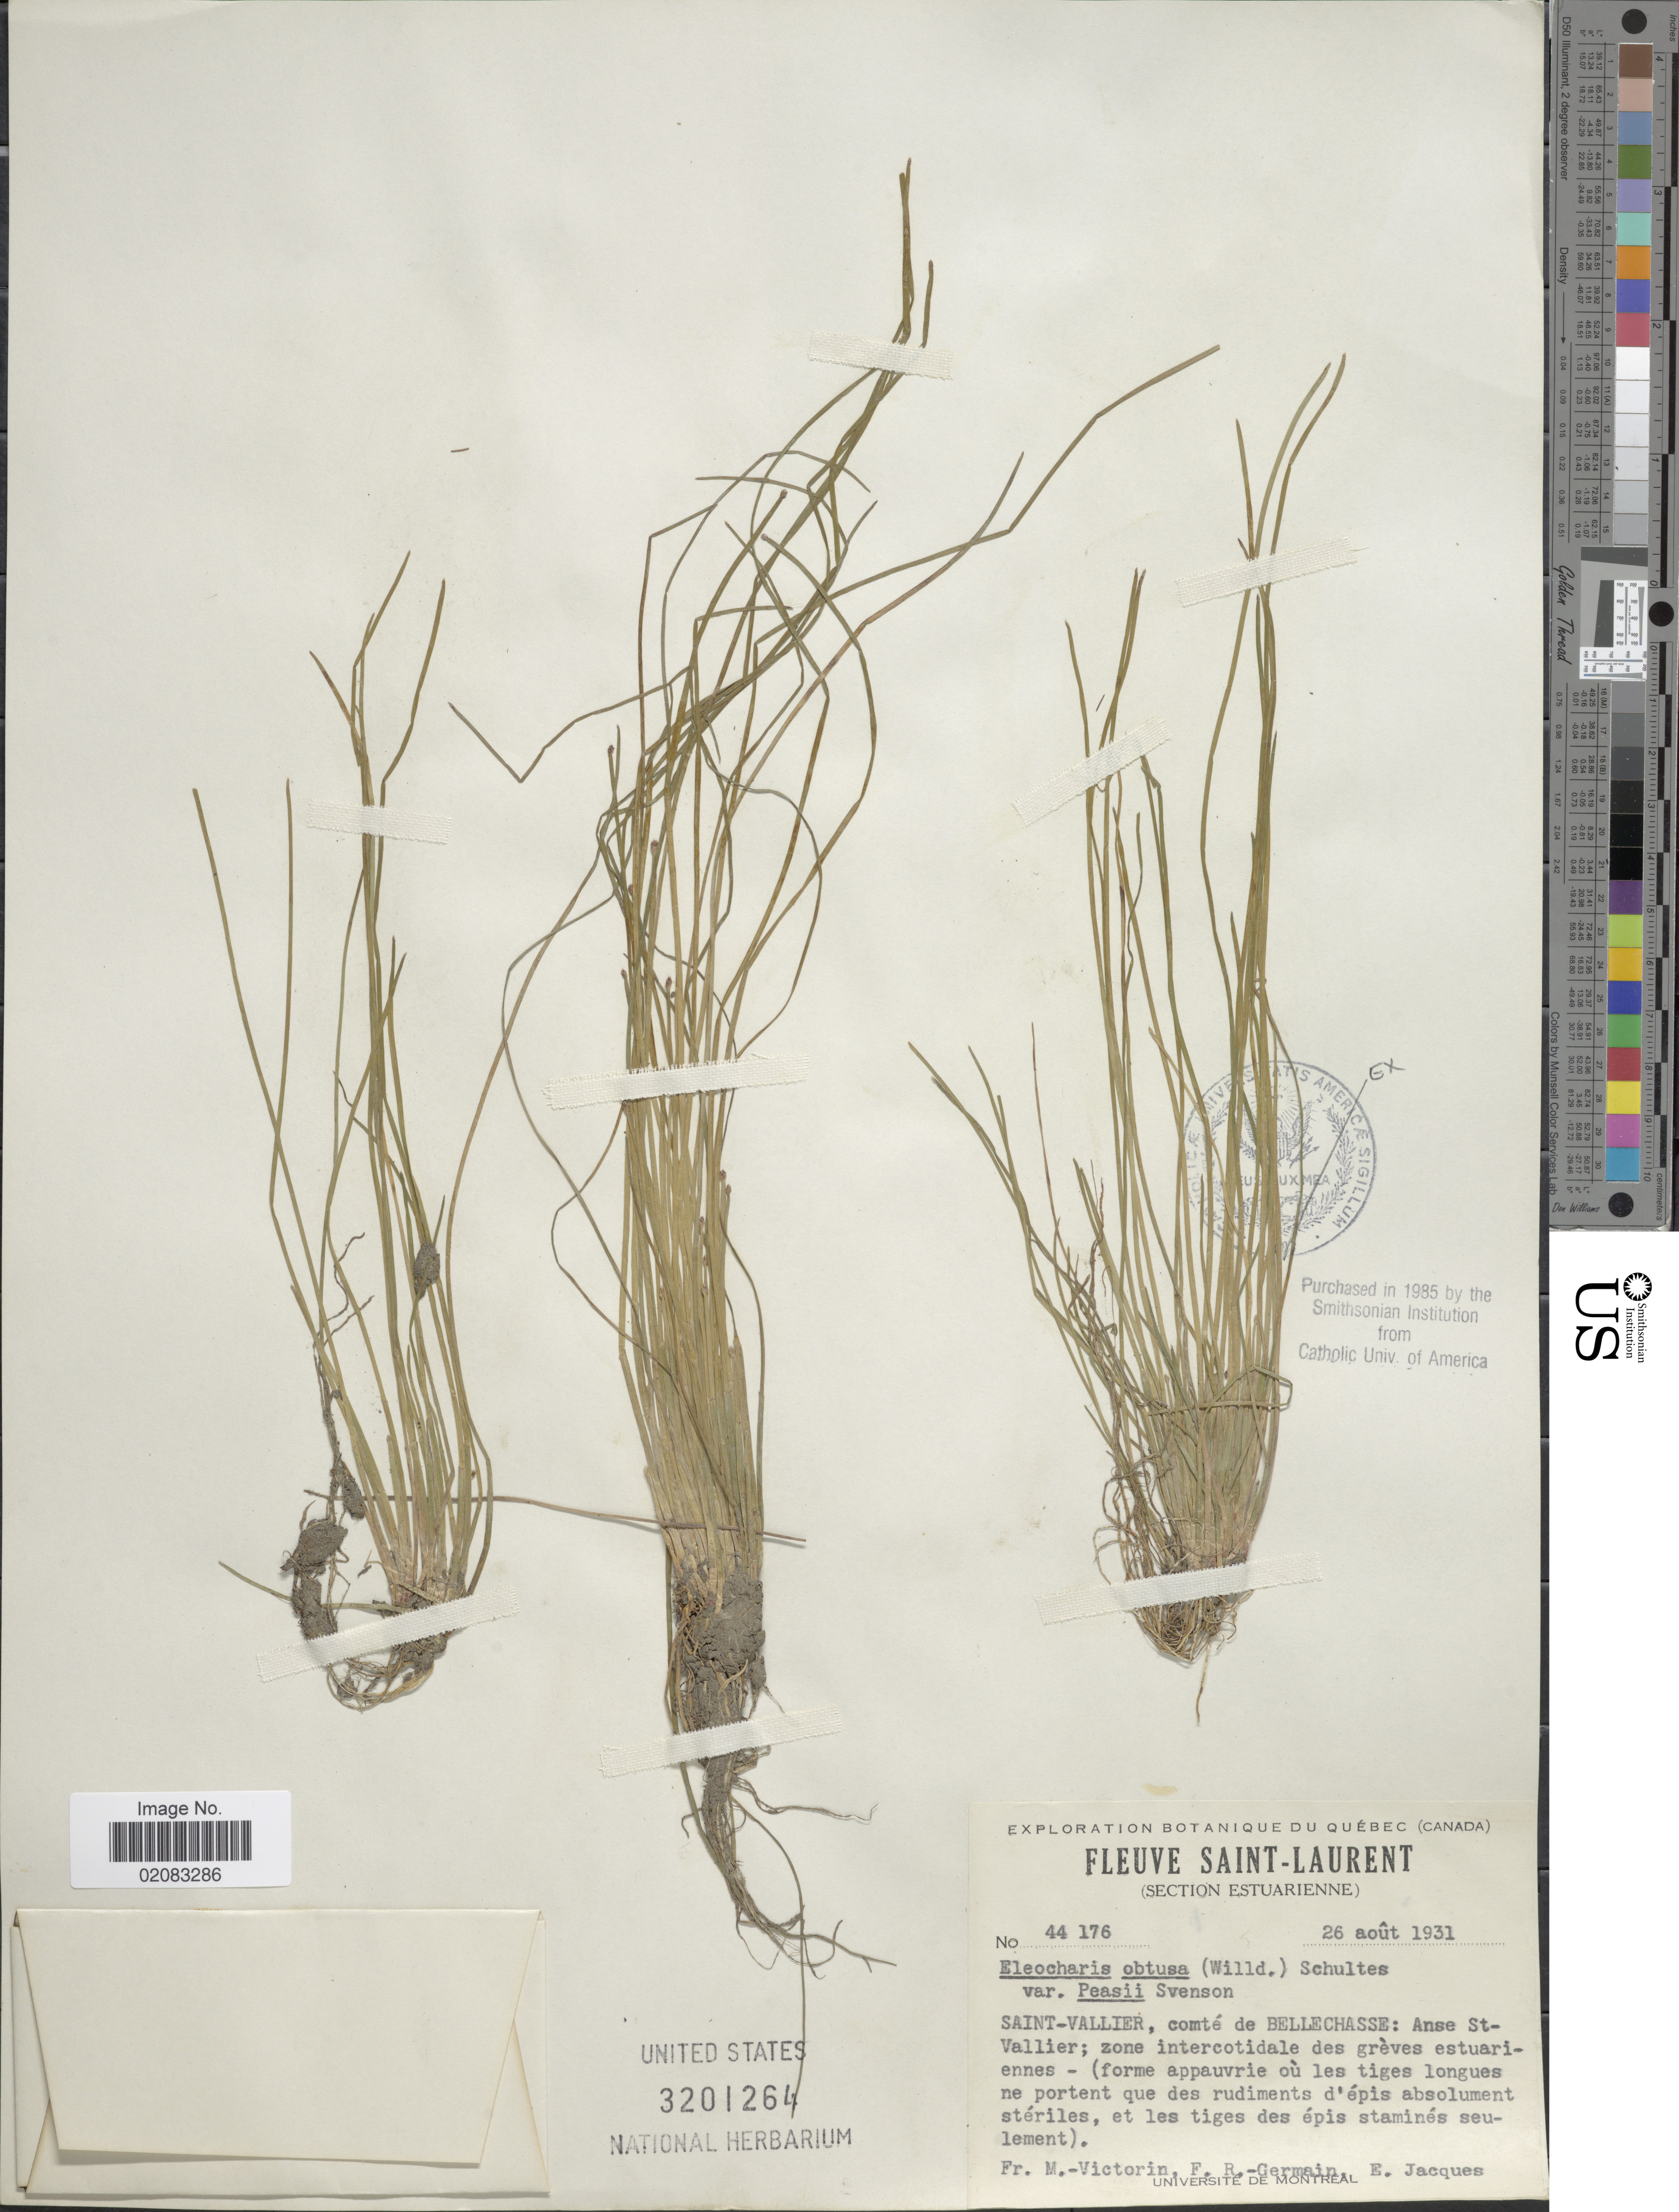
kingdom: Plantae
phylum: Tracheophyta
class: Liliopsida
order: Poales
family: Cyperaceae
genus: Eleocharis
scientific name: Eleocharis obtusa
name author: (Willd.) Schult.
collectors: F. Marie-Victorin, Rolland-Germain & E. Jacques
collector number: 44176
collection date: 1931-08-26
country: Canada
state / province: Quebec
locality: Fleuve Saint-Laurent (Section Estuarienne), Saint-Vallier, comté de Bellechasse: Anse St Vallier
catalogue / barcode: US 3201264